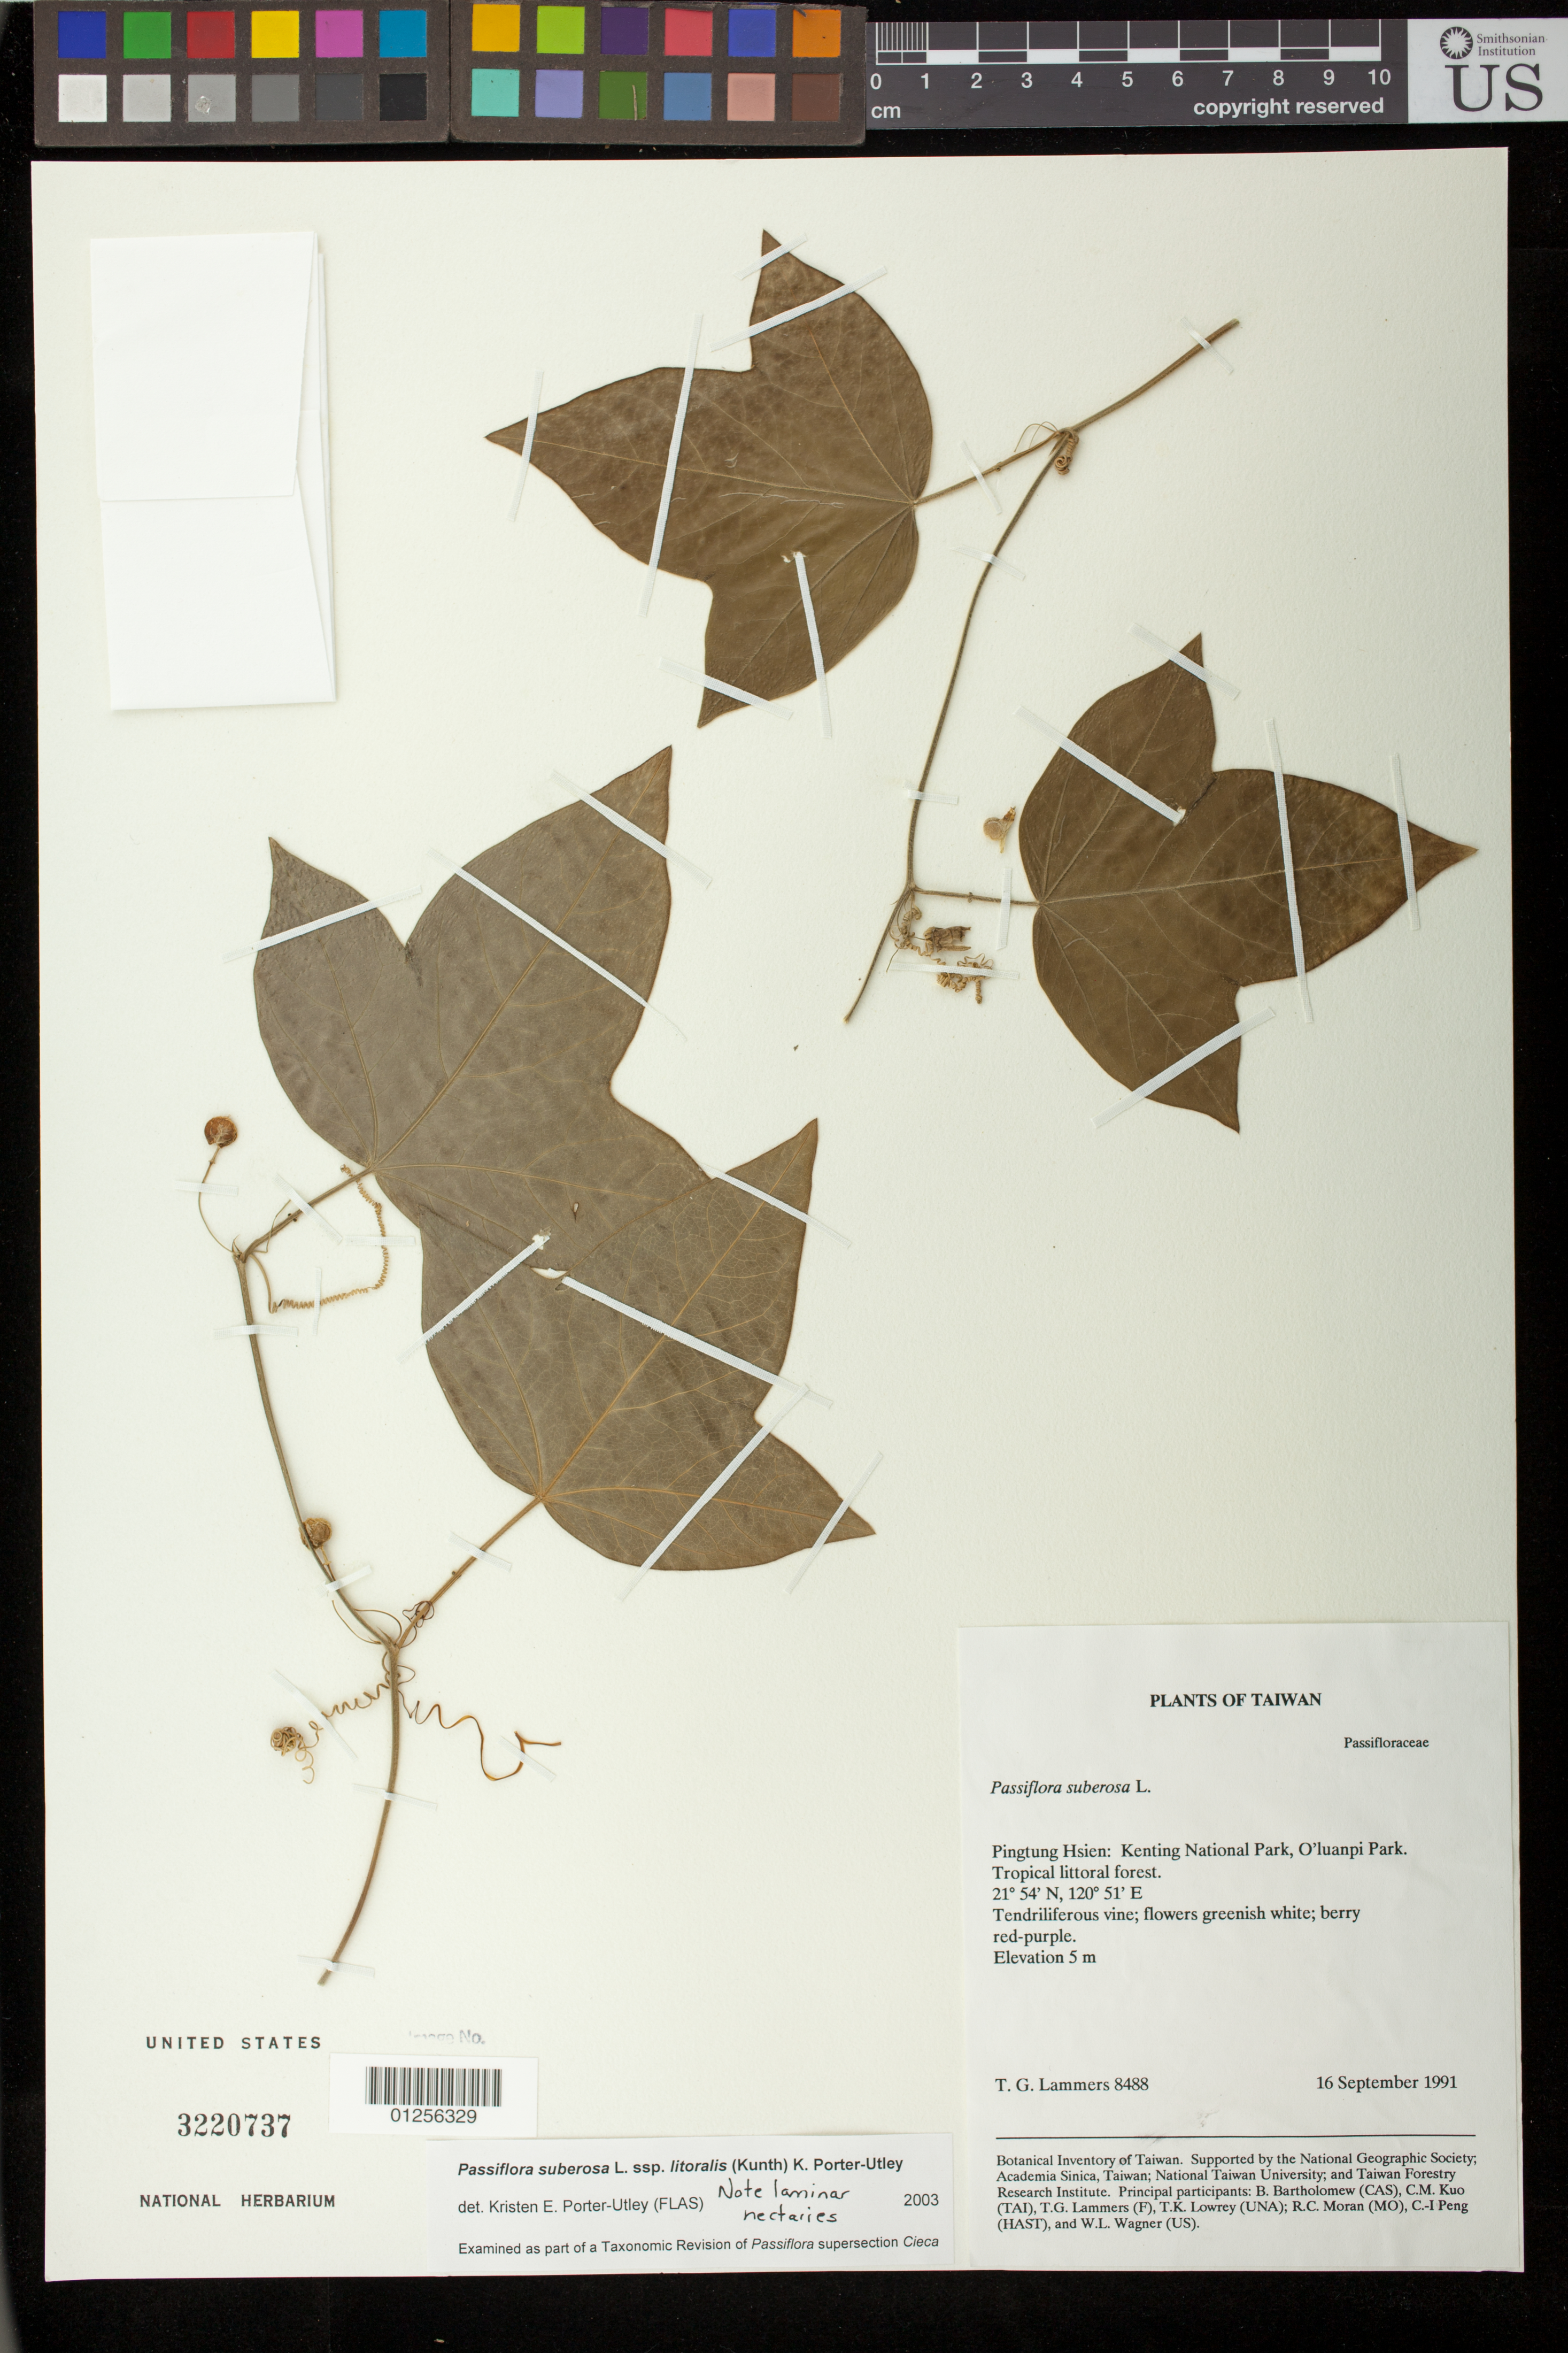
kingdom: Plantae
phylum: Tracheophyta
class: Magnoliopsida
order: Malpighiales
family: Passifloraceae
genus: Passiflora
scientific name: Passiflora suberosa subsp. litoralis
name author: (Kunth) Port.-Utl. et al.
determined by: Porter-Utley, K. E.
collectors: T. G. Lammers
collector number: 8488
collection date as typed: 16 September 1991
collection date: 1991-09-16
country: Taiwan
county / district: P'ing-tung Hsien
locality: Kenting National Park, O'luanpi Park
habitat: Tropical littoral forest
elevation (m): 5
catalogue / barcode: US 3220737